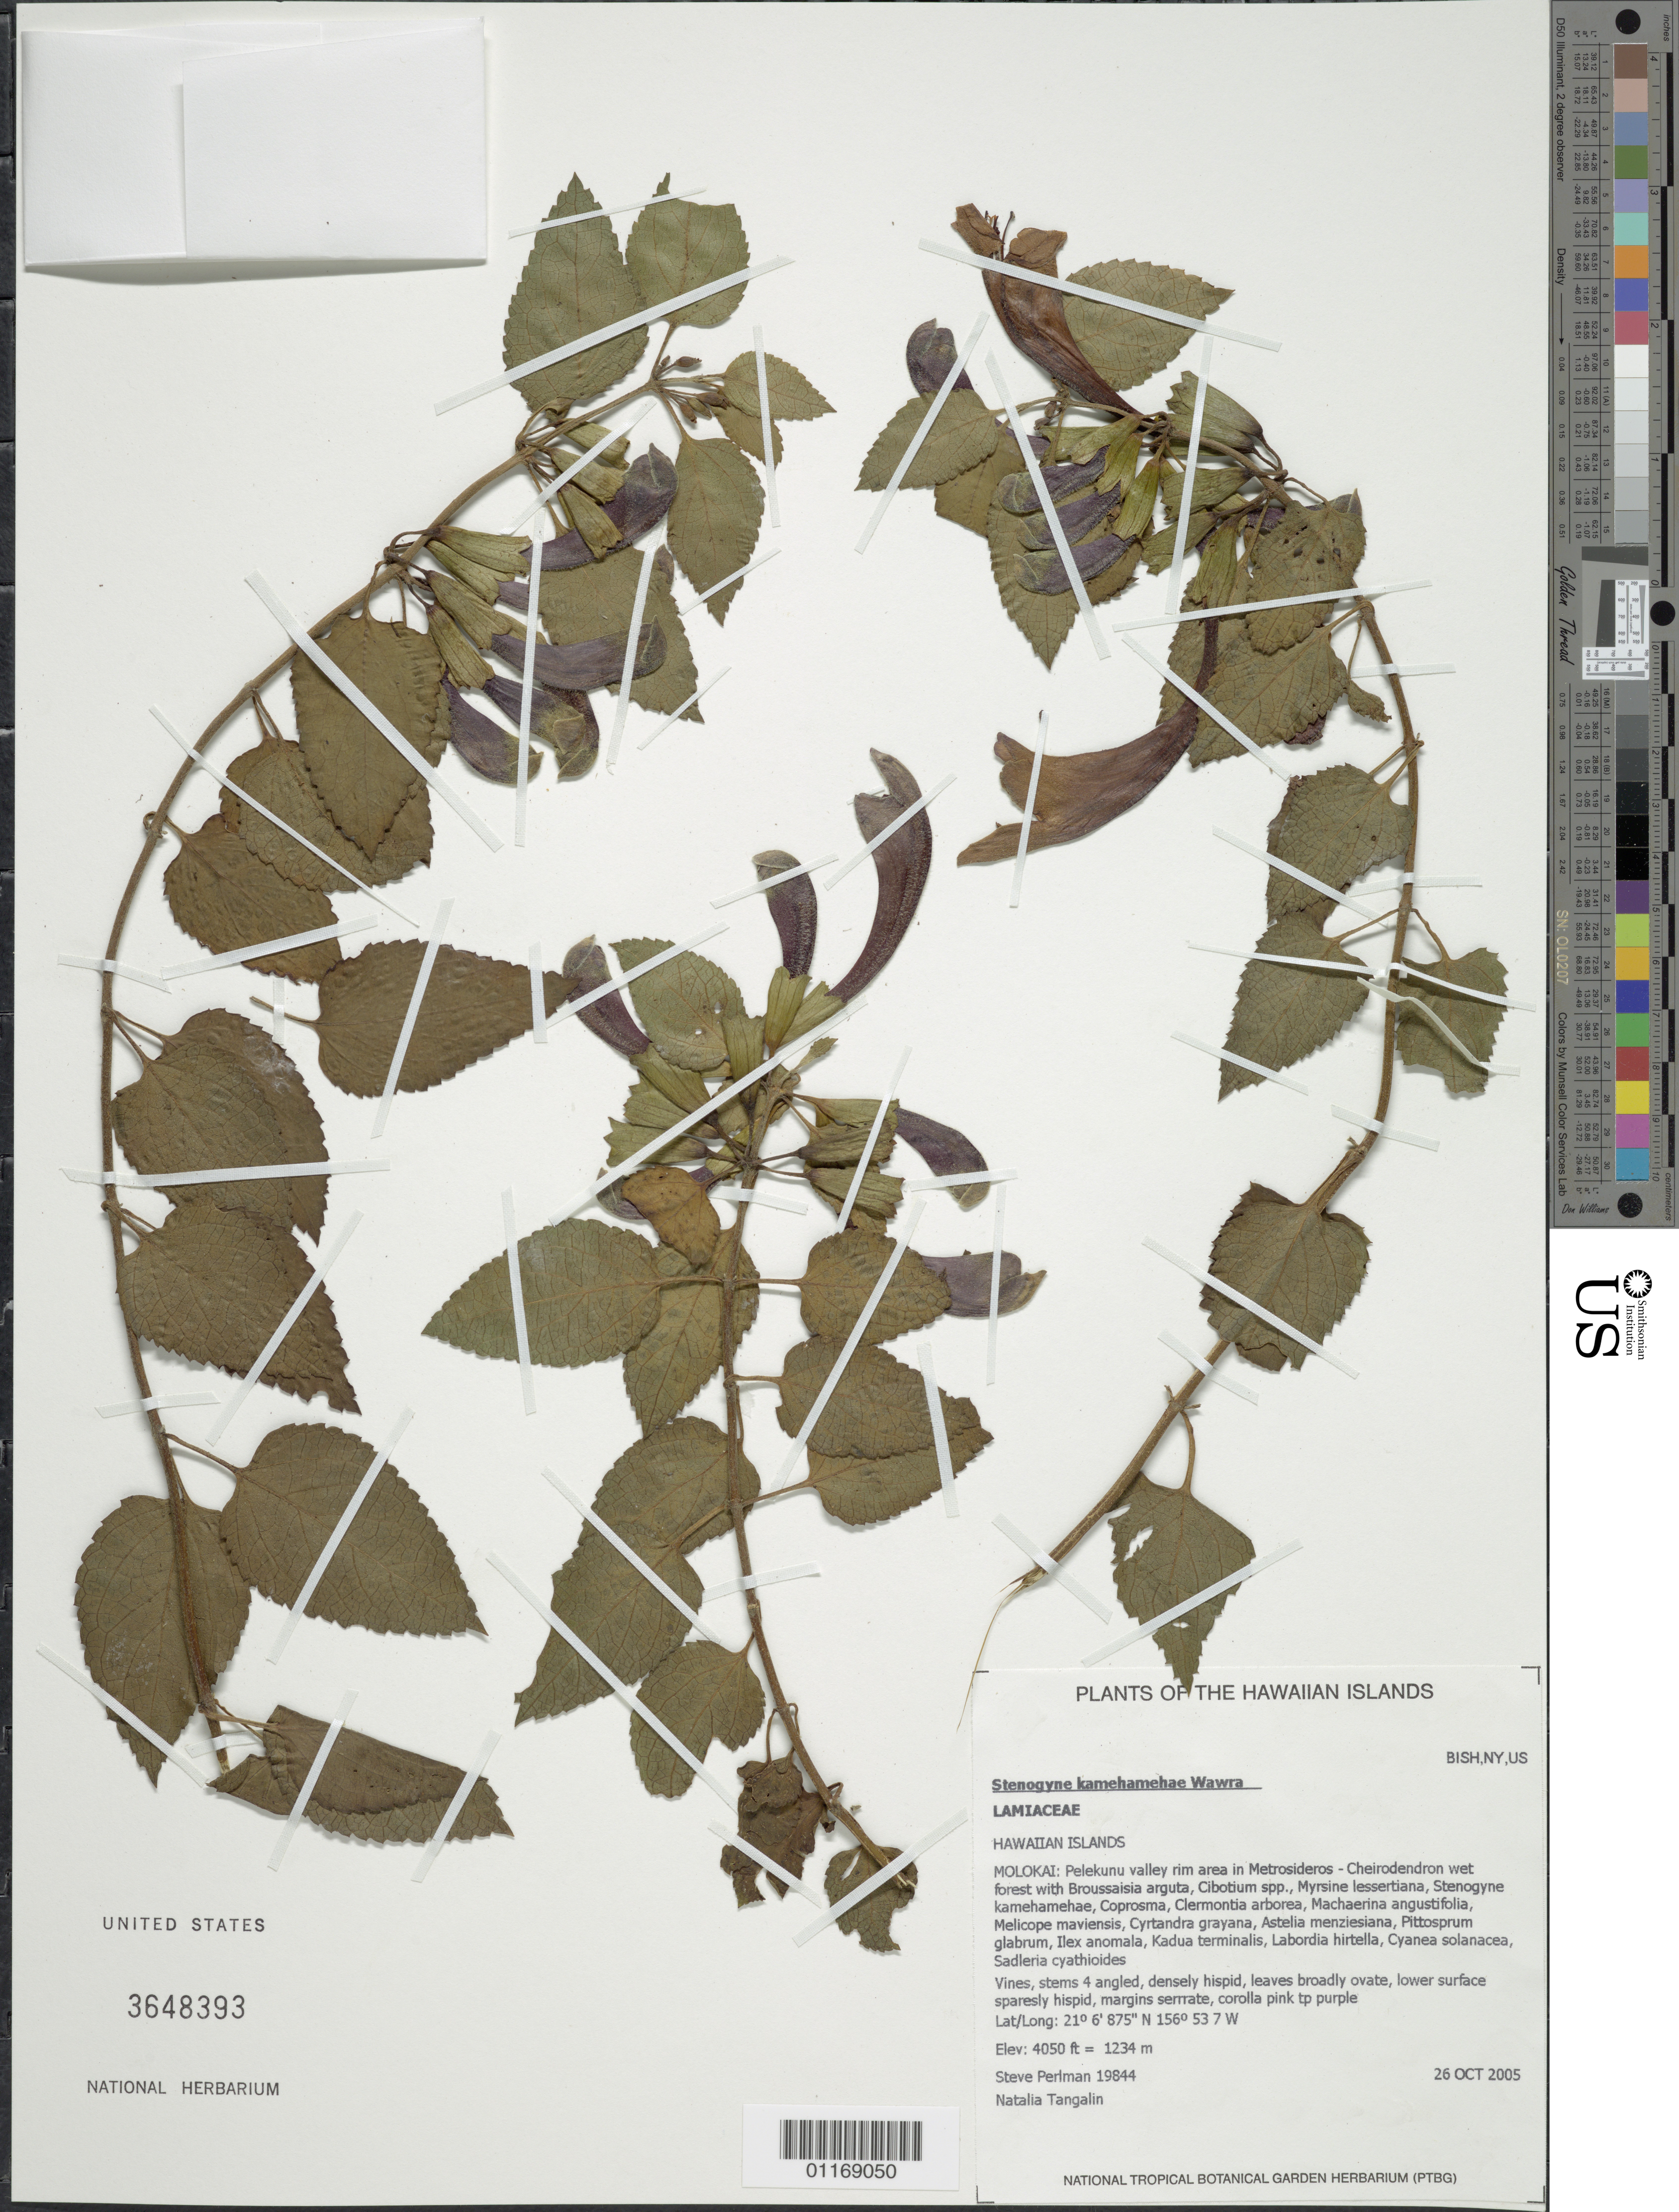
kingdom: Plantae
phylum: Tracheophyta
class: Magnoliopsida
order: Lamiales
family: Lamiaceae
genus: Stenogyne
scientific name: Stenogyne kamehamehae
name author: Wawra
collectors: S. P. Perlman & N. Tangalin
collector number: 19844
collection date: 2005-10-26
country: United States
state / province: Hawaii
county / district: Maui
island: Moloka'i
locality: Pelekunu Valley rim area.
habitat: Wet forest.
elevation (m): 1234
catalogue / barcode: US 3648393